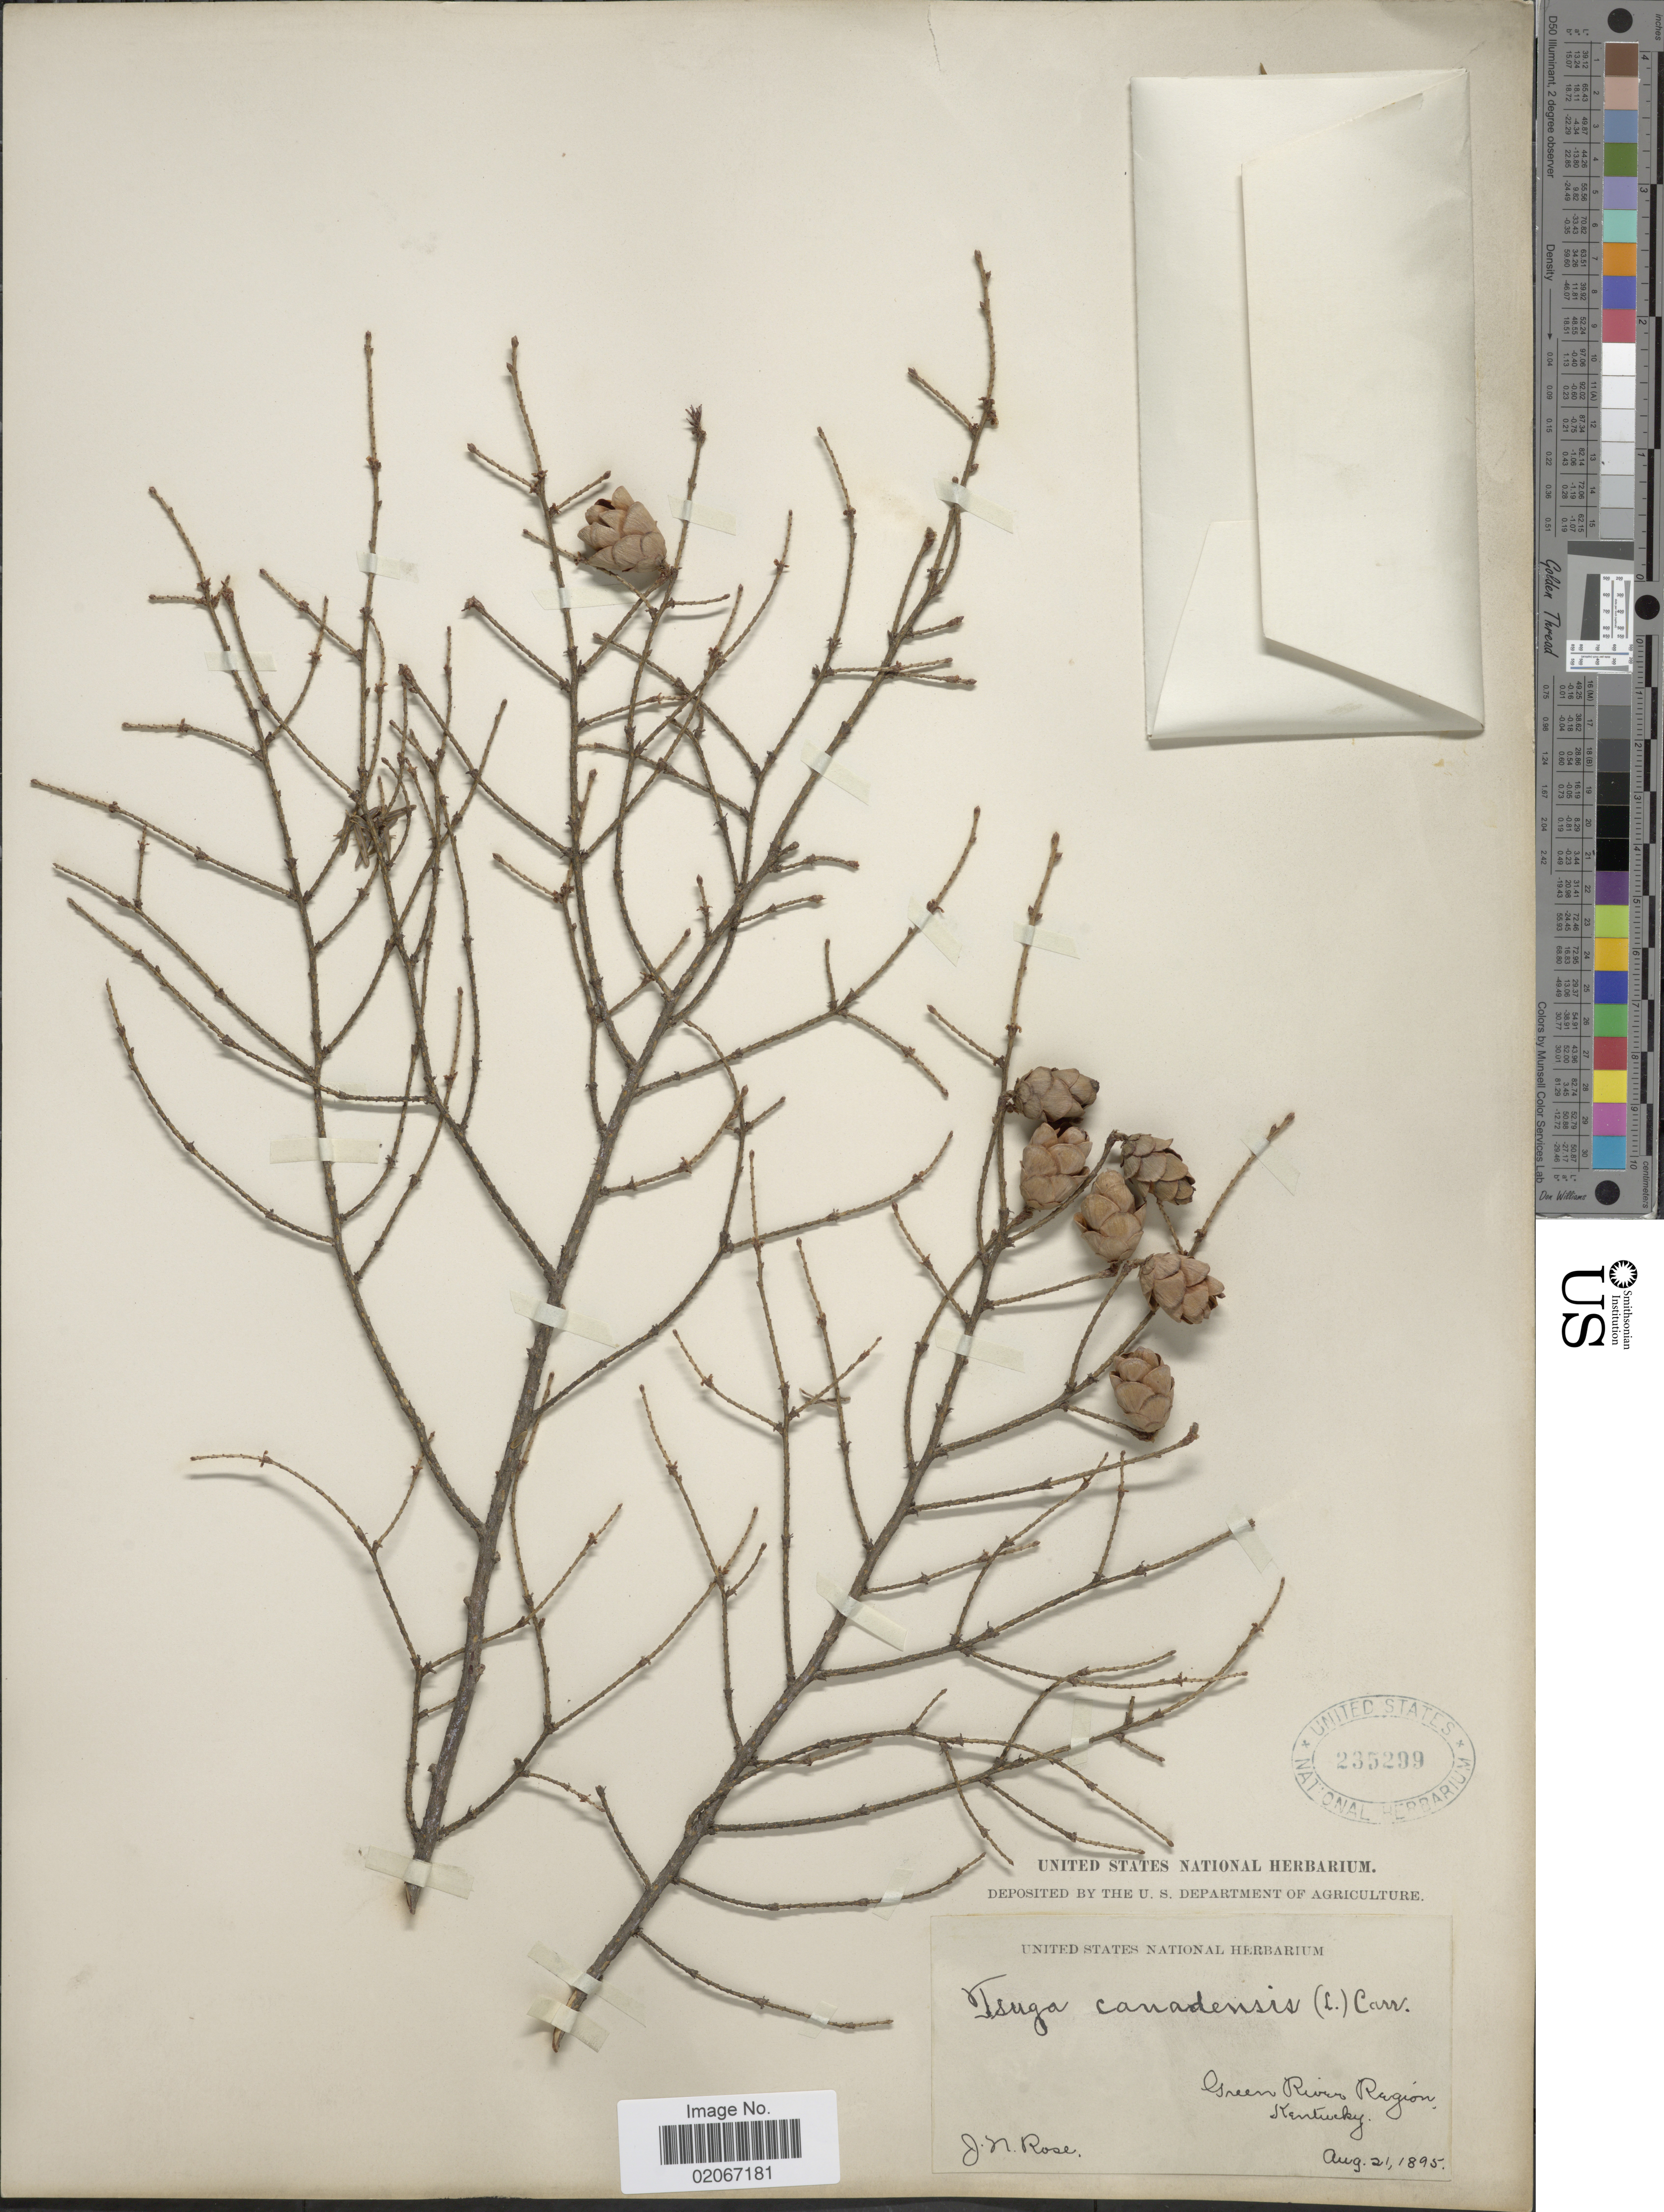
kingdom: Plantae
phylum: Tracheophyta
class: Pinopsida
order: Pinales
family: Pinaceae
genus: Tsuga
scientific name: Tsuga canadensis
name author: (L.) Carrière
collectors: J. N. Rose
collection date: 1895-08-21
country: United States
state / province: Kentucky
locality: Green River Region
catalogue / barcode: US 235299